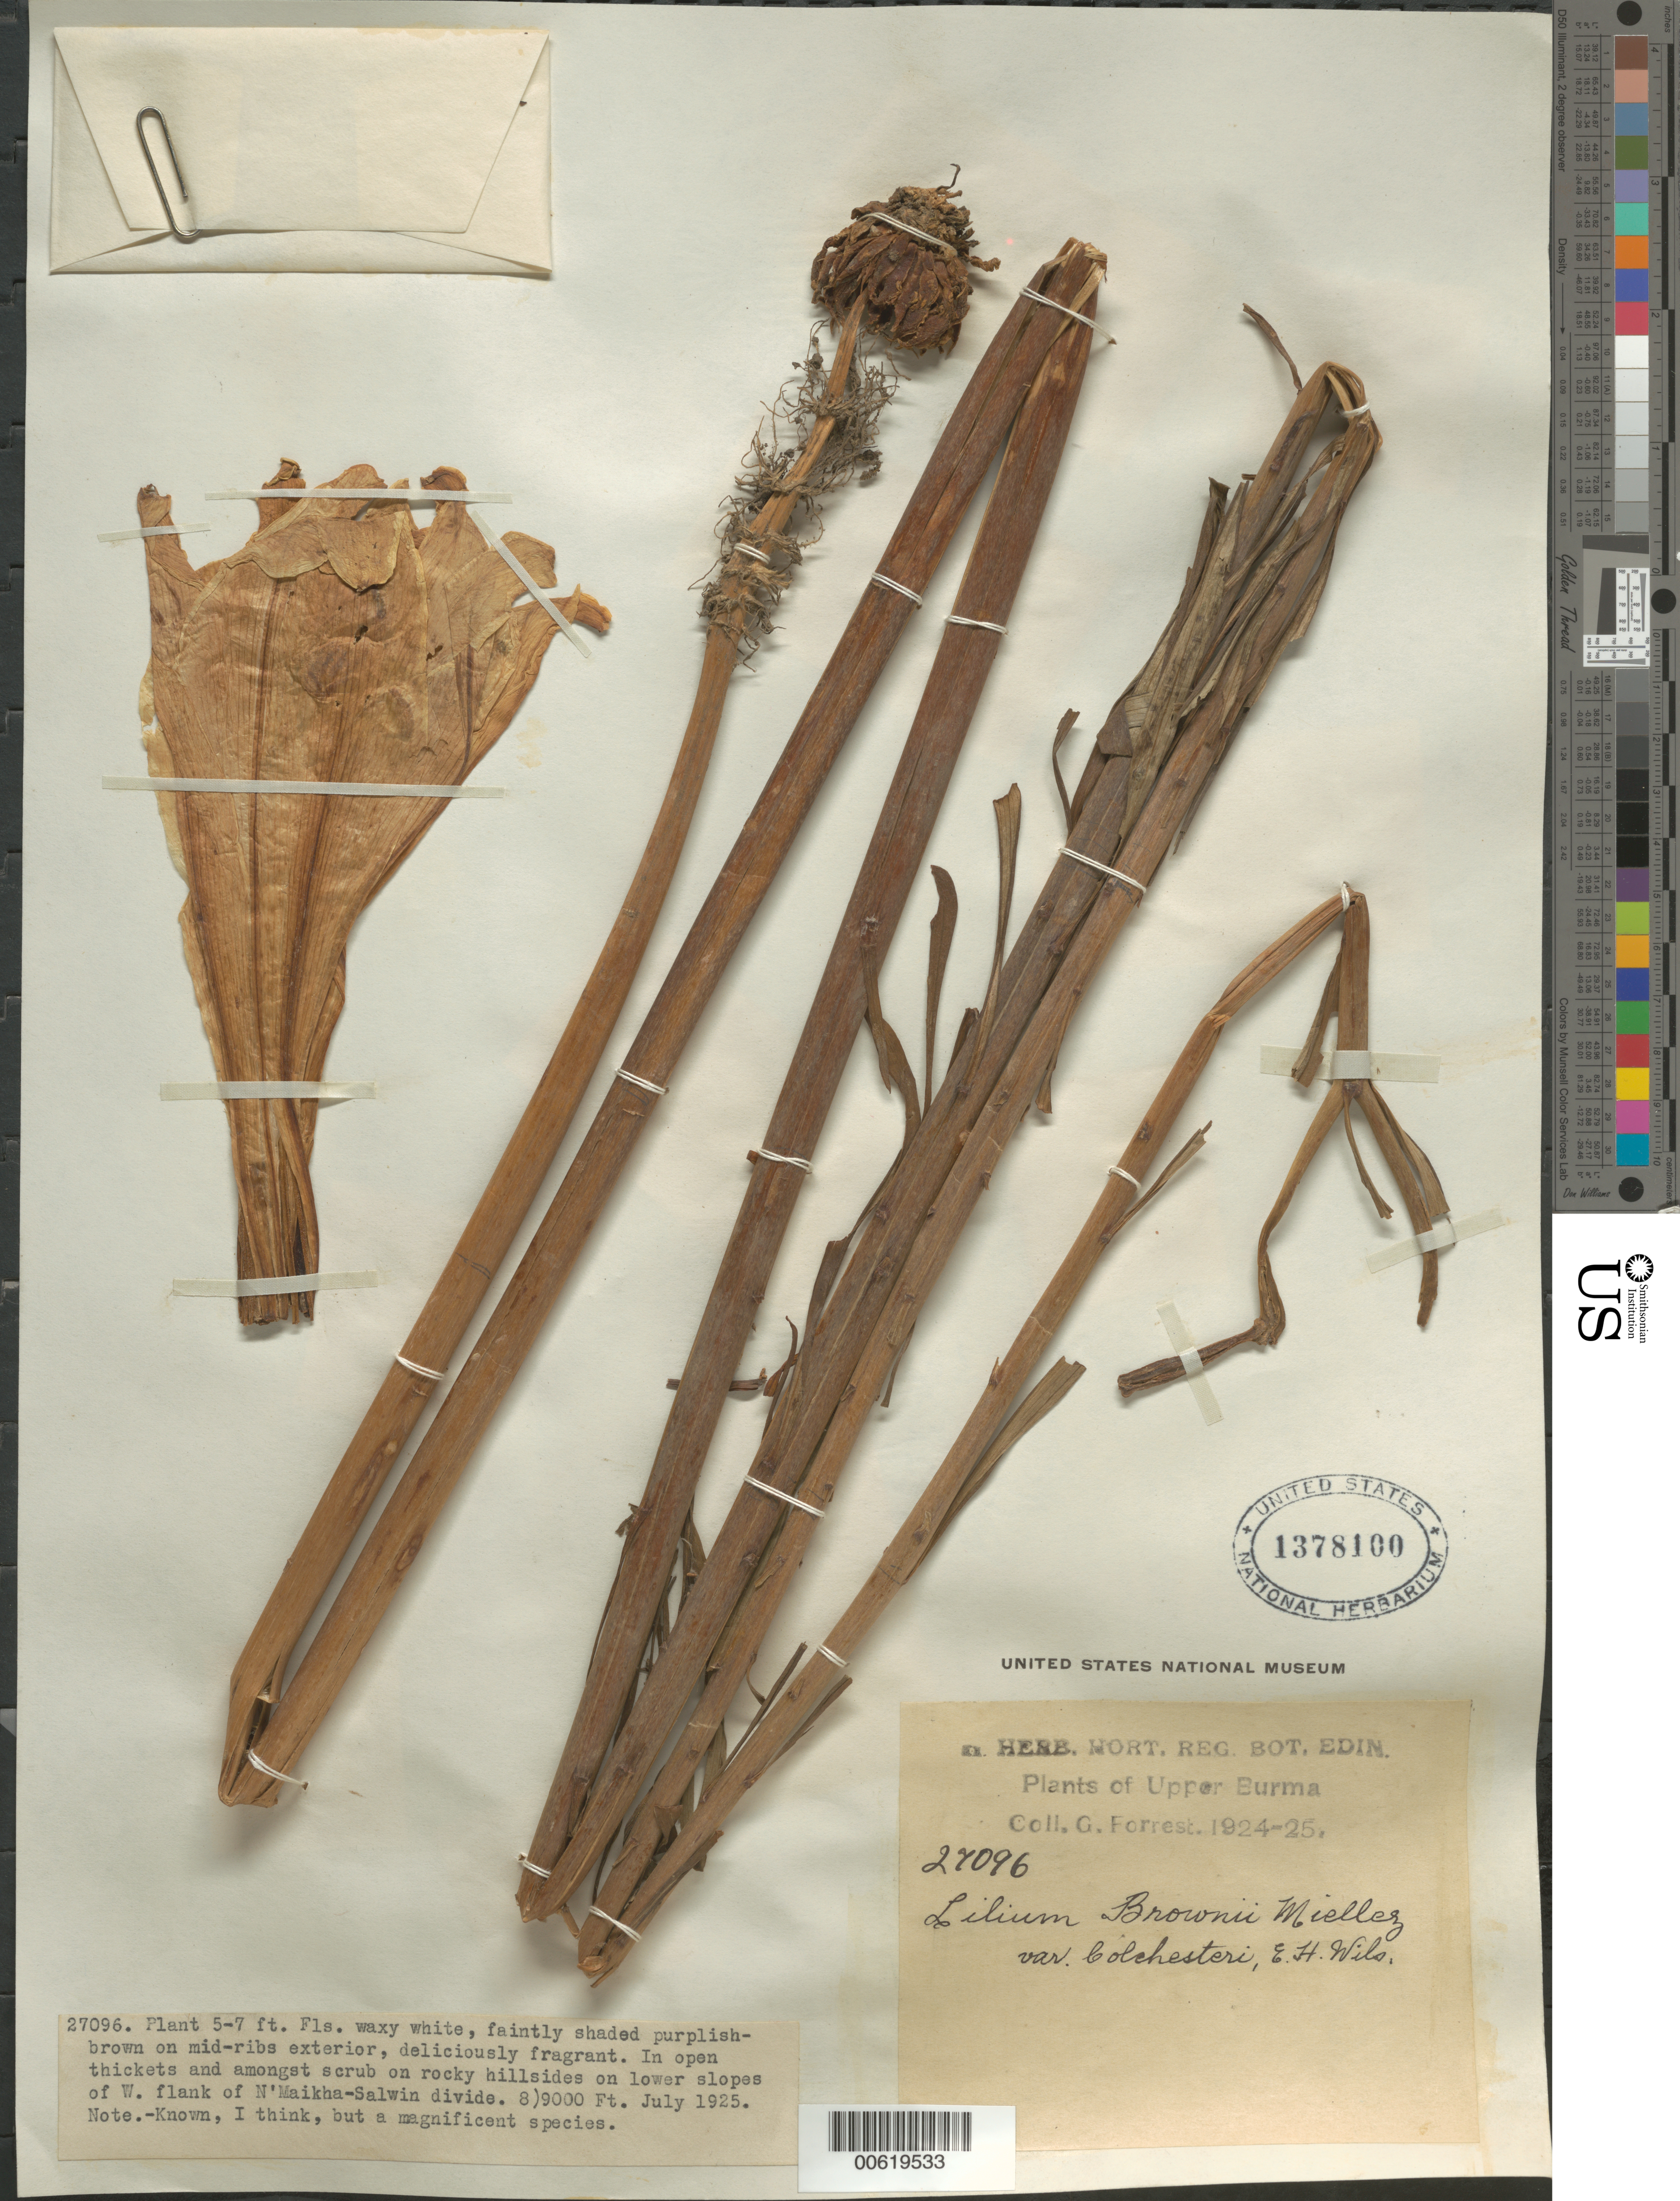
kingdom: Plantae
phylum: Tracheophyta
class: Liliopsida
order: Liliales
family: Liliaceae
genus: Lilium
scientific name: Lilium brownii var. colchesteri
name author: E.H. Wilson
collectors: G. Forrest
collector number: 27096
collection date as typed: Jul 1925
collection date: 1925-07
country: Myanmar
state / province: Kachin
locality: On lower slopes of W. flank of N' Maikha-Salwin divide.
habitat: In open thickets and amongst scrub on rocky hillsides.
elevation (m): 2438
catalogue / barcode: US 1378100